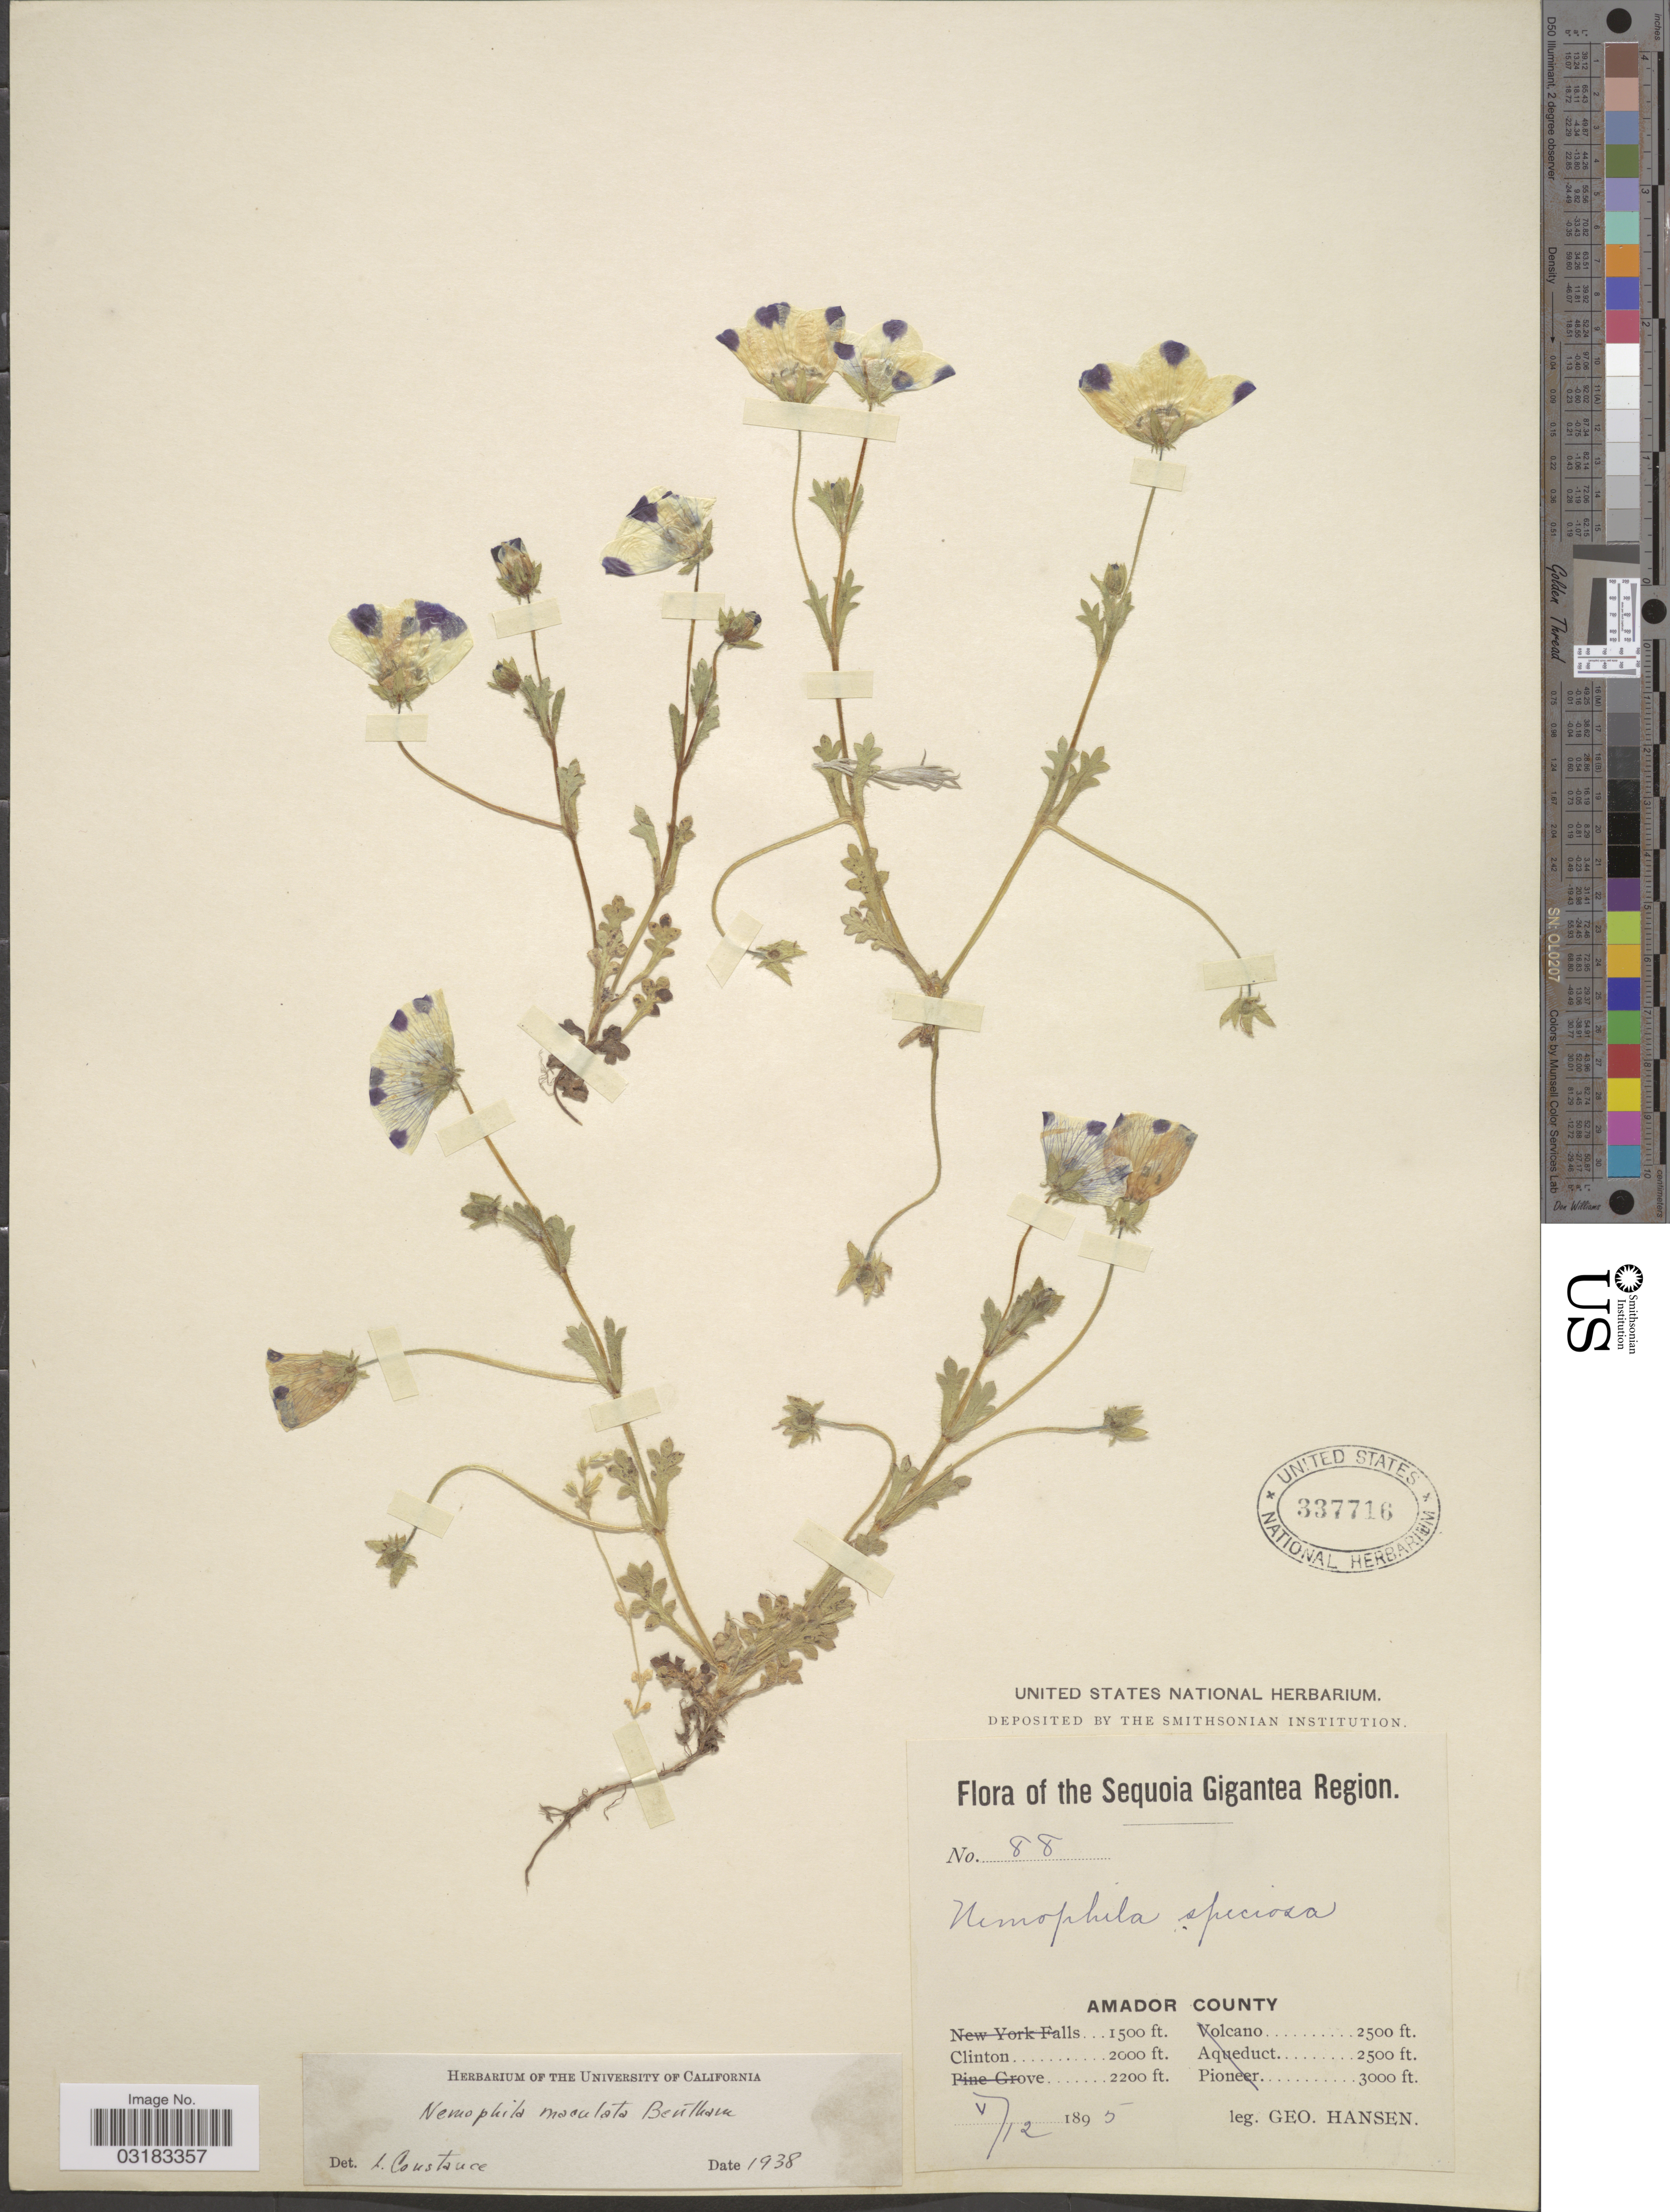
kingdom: Plantae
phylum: Tracheophyta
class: Magnoliopsida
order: Boraginales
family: Hydrophyllaceae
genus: Nemophila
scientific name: Nemophila maculata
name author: Benth. ex Lindl.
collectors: G. Hansen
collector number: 88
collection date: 1895-05-12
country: United States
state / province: California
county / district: Amador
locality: The Sequoia Gigantea Region. Amador County. Clinton.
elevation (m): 610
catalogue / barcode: US 337716